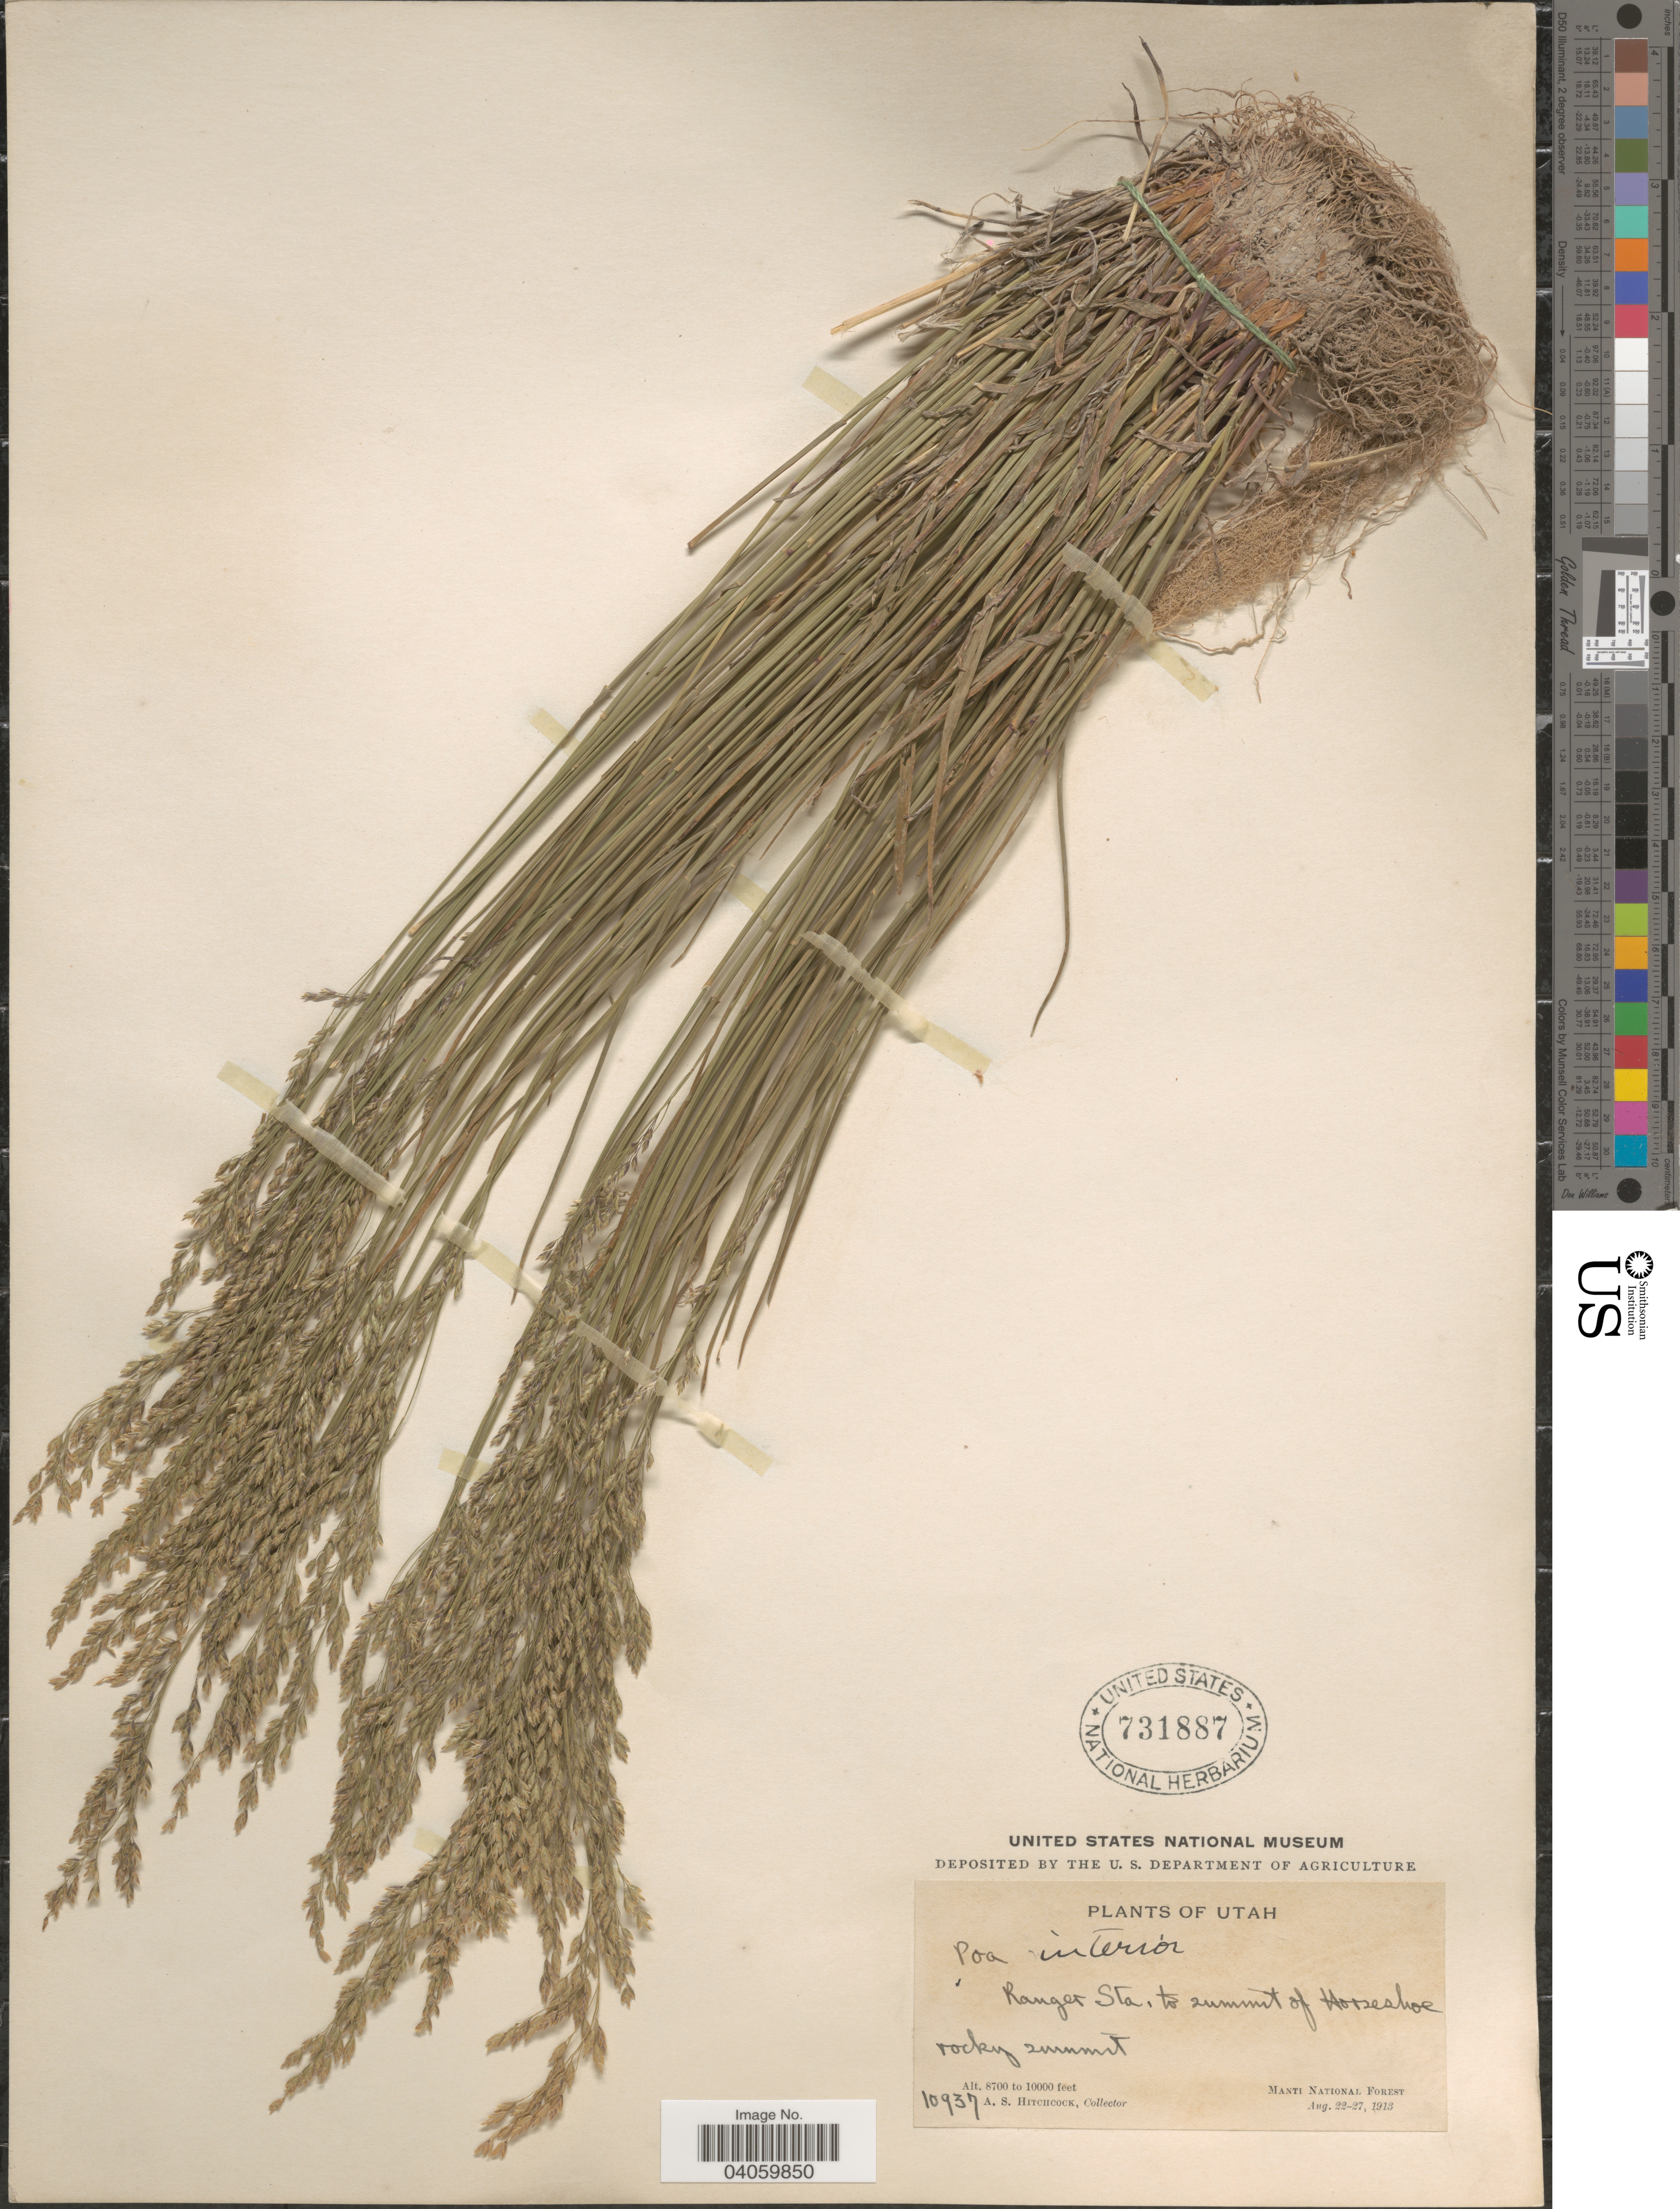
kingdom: Plantae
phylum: Tracheophyta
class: Liliopsida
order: Poales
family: Poaceae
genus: Poa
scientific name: Poa interior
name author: Rydb.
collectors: A. S. Hitchcock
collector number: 10937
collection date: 1913-08-22/1913-08-27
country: United States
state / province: Utah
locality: Ranger Sta. to summit of Horseshoe rocky summit. Manti National Forest.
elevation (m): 2652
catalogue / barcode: US 731887